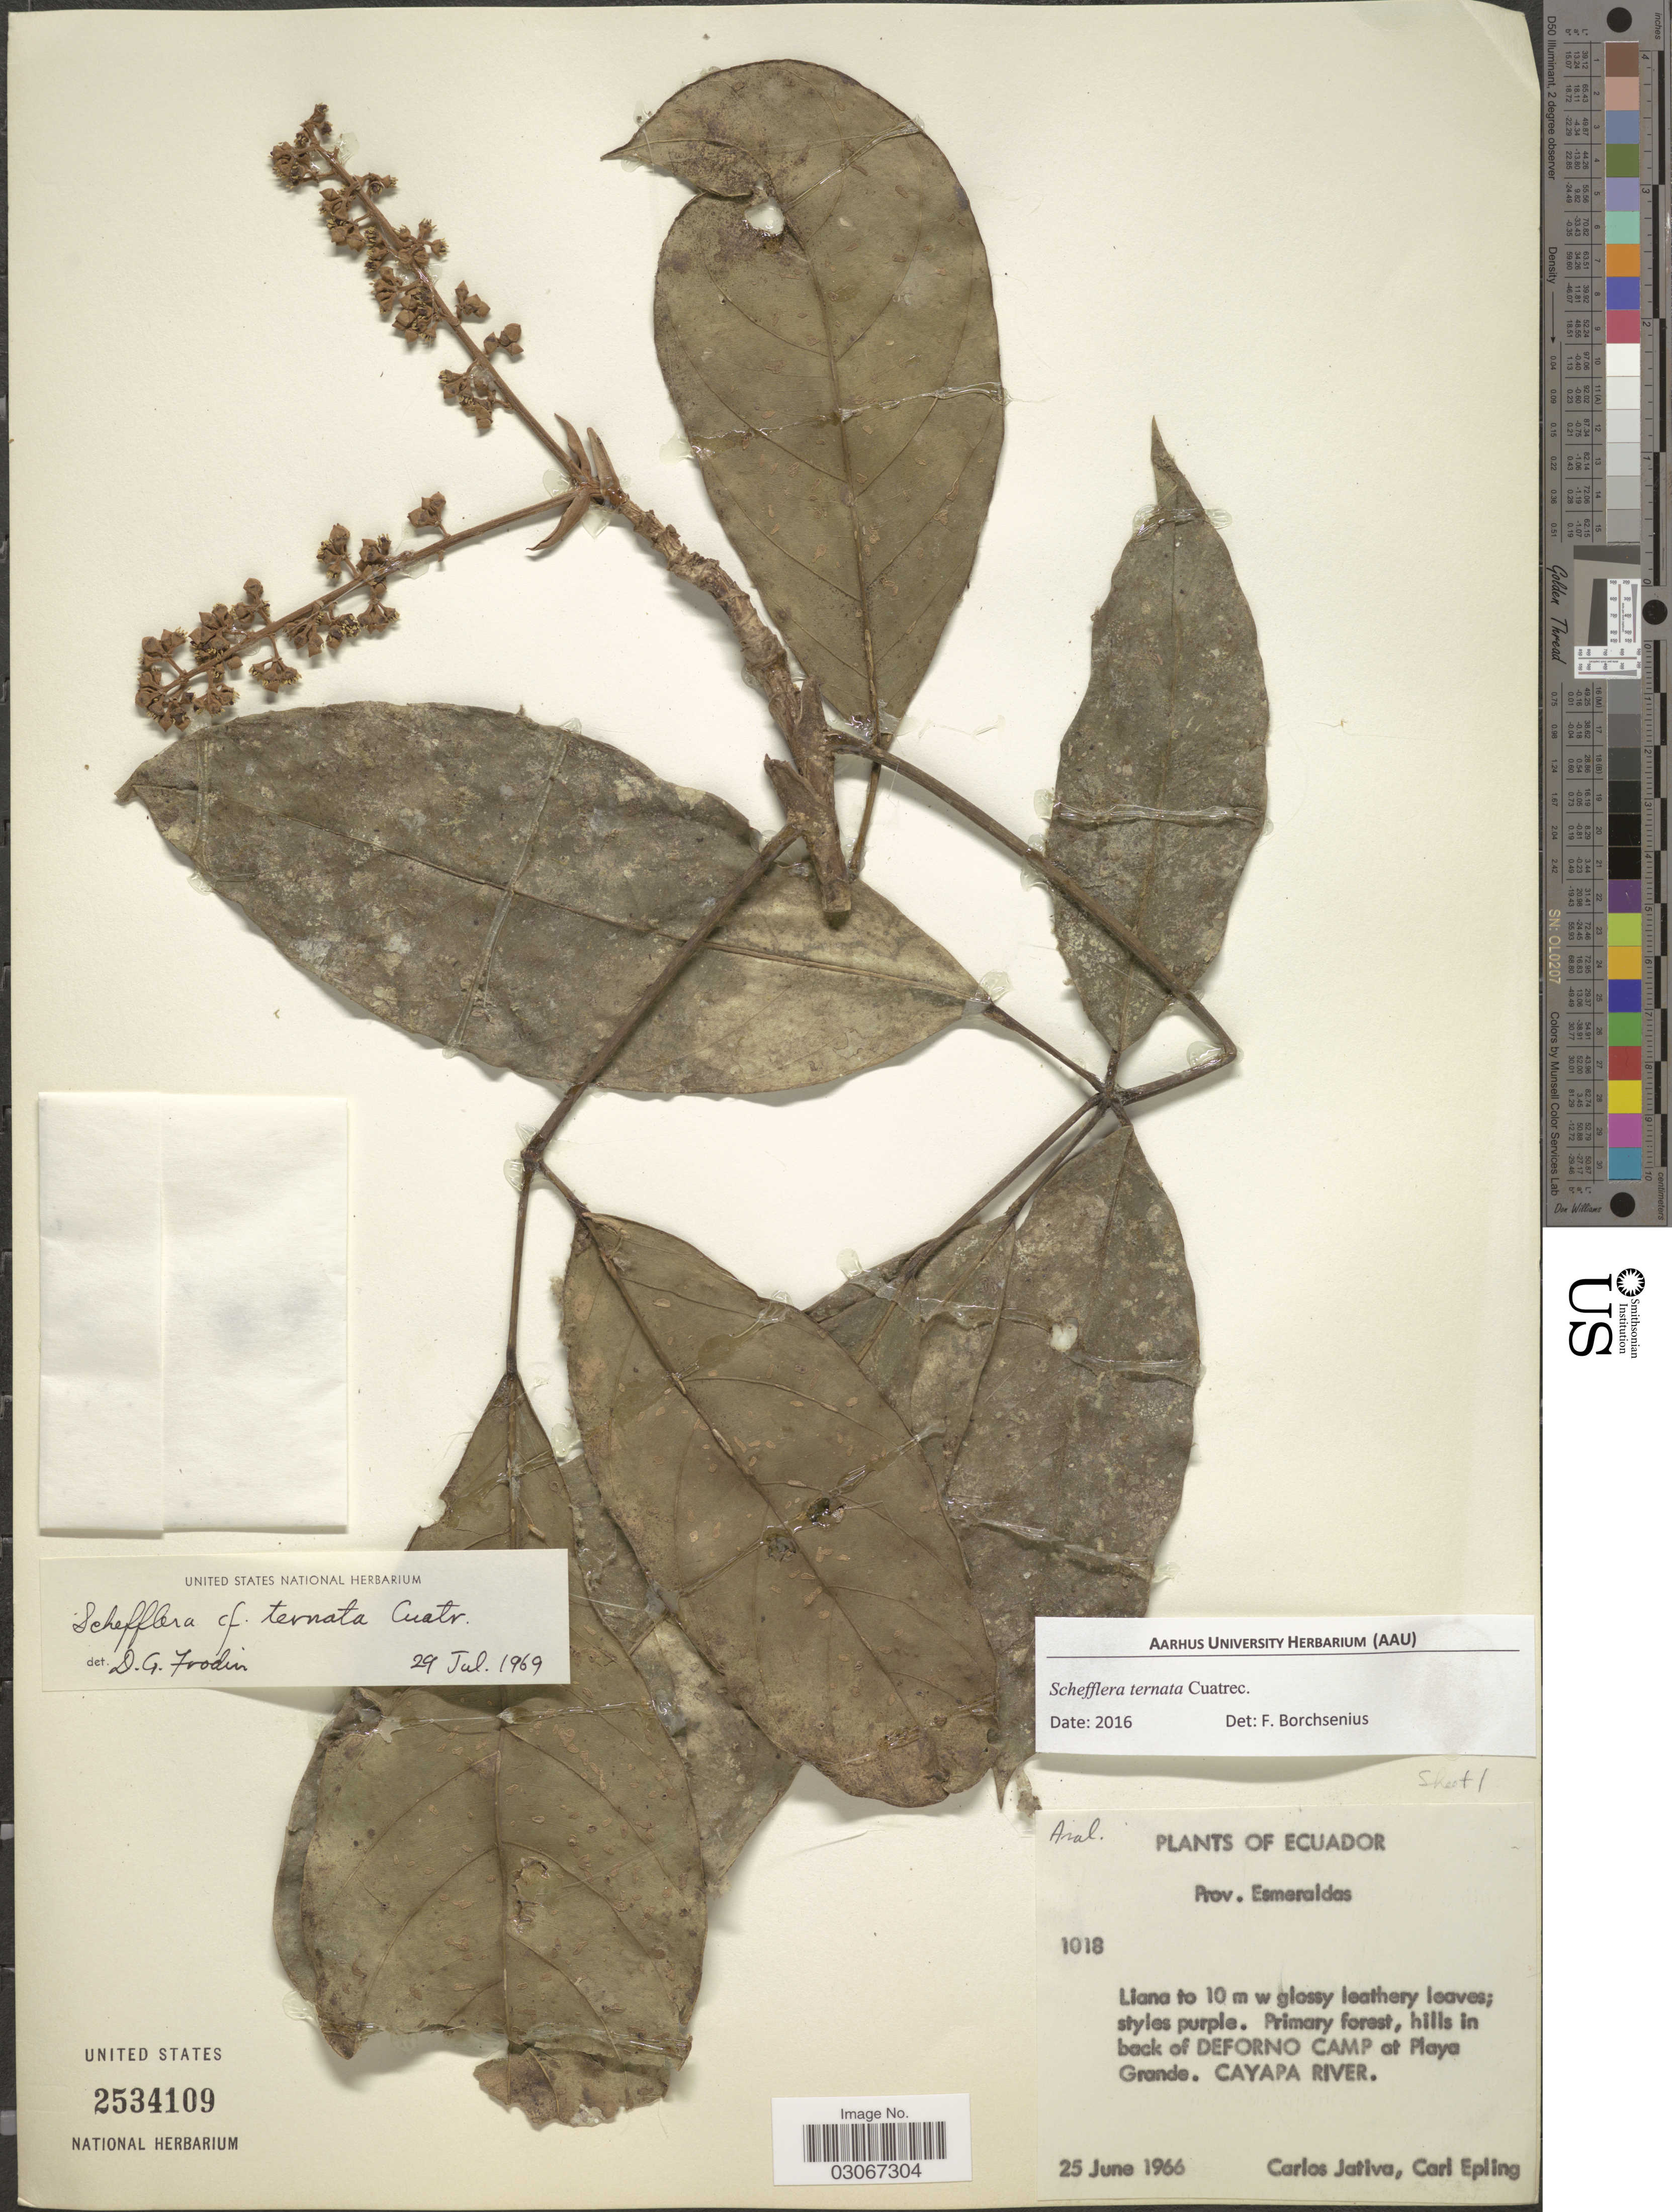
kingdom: Plantae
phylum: Tracheophyta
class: Magnoliopsida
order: Apiales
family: Araliaceae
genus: Schefflera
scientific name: Schefflera ternata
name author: Cuatrec.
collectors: C. D. Játiva & C. C. Epling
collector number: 1018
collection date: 1966-06-25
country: Ecuador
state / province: Esmeraldas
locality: Primary forest, hills in back of Deforno Camp at Playa Grande, Cayapa River.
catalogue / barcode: US 2534109